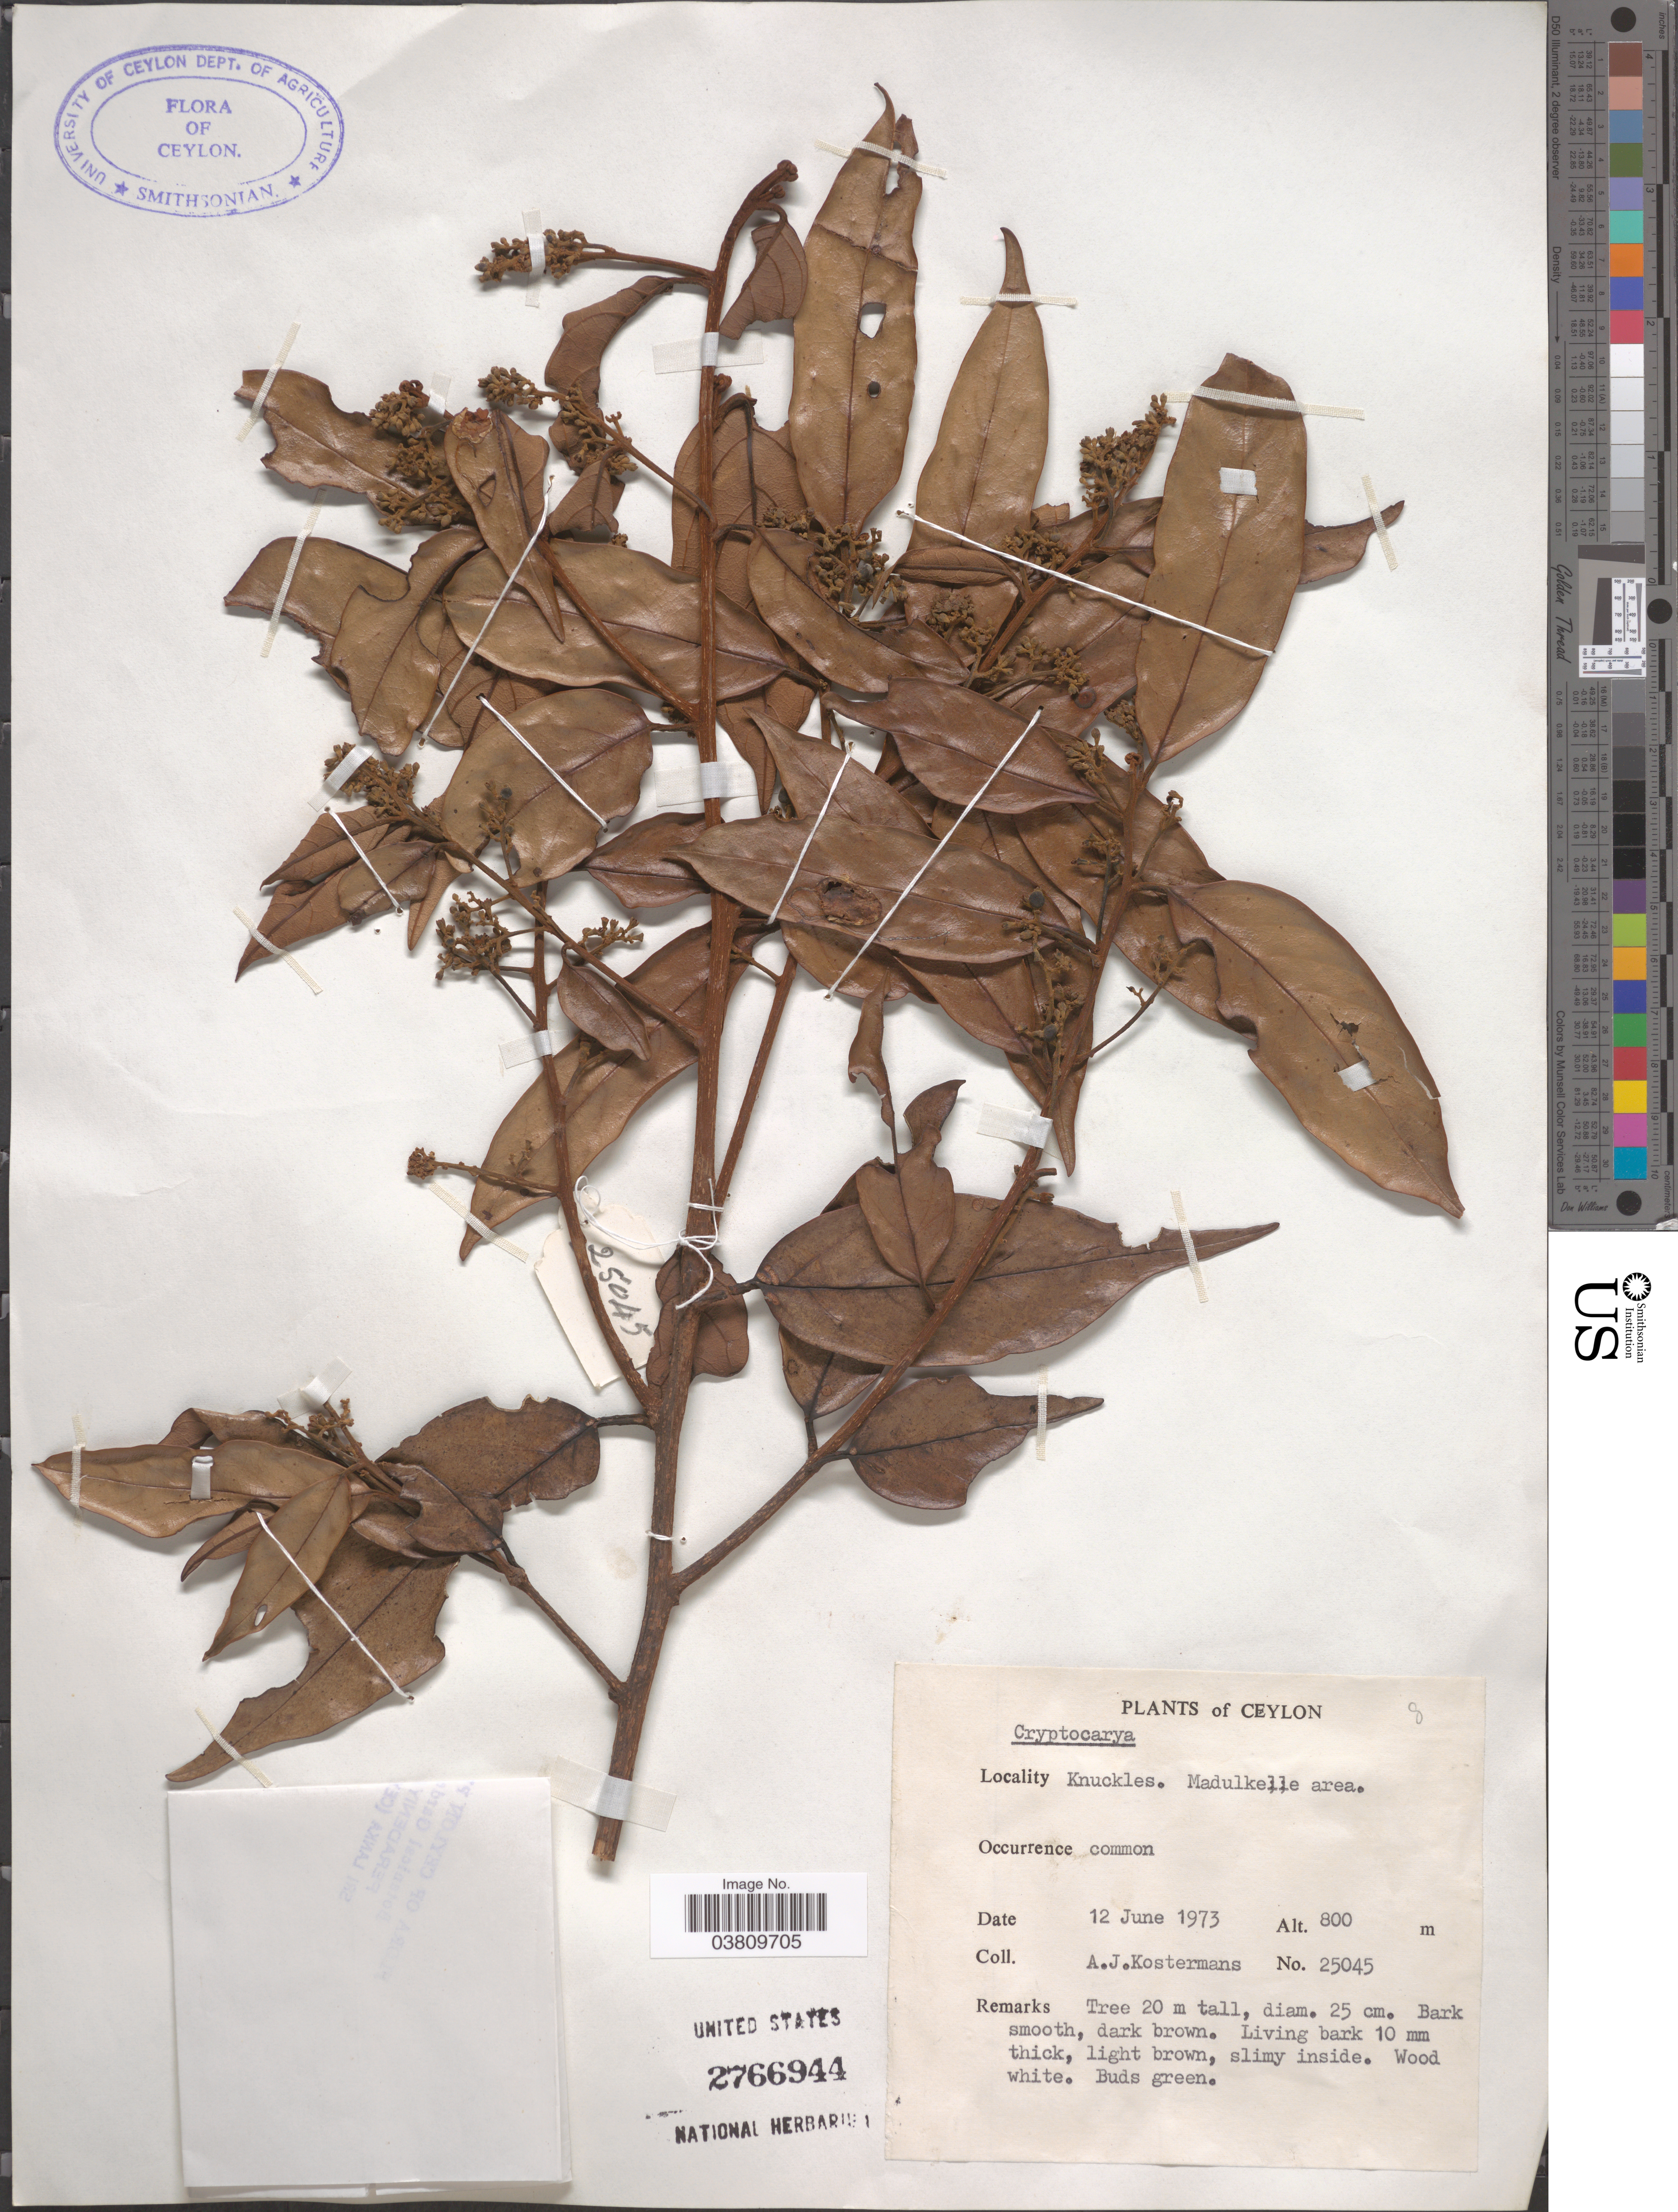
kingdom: Plantae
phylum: Tracheophyta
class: Magnoliopsida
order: Laurales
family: Lauraceae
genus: Cryptocarya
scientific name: Cryptocarya sp.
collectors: A. J. G. Kostermans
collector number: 25045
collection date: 1973-06-12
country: Sri Lanka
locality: Ceylon. Knuckles. Madulkelle area.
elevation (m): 800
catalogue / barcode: US 2766944